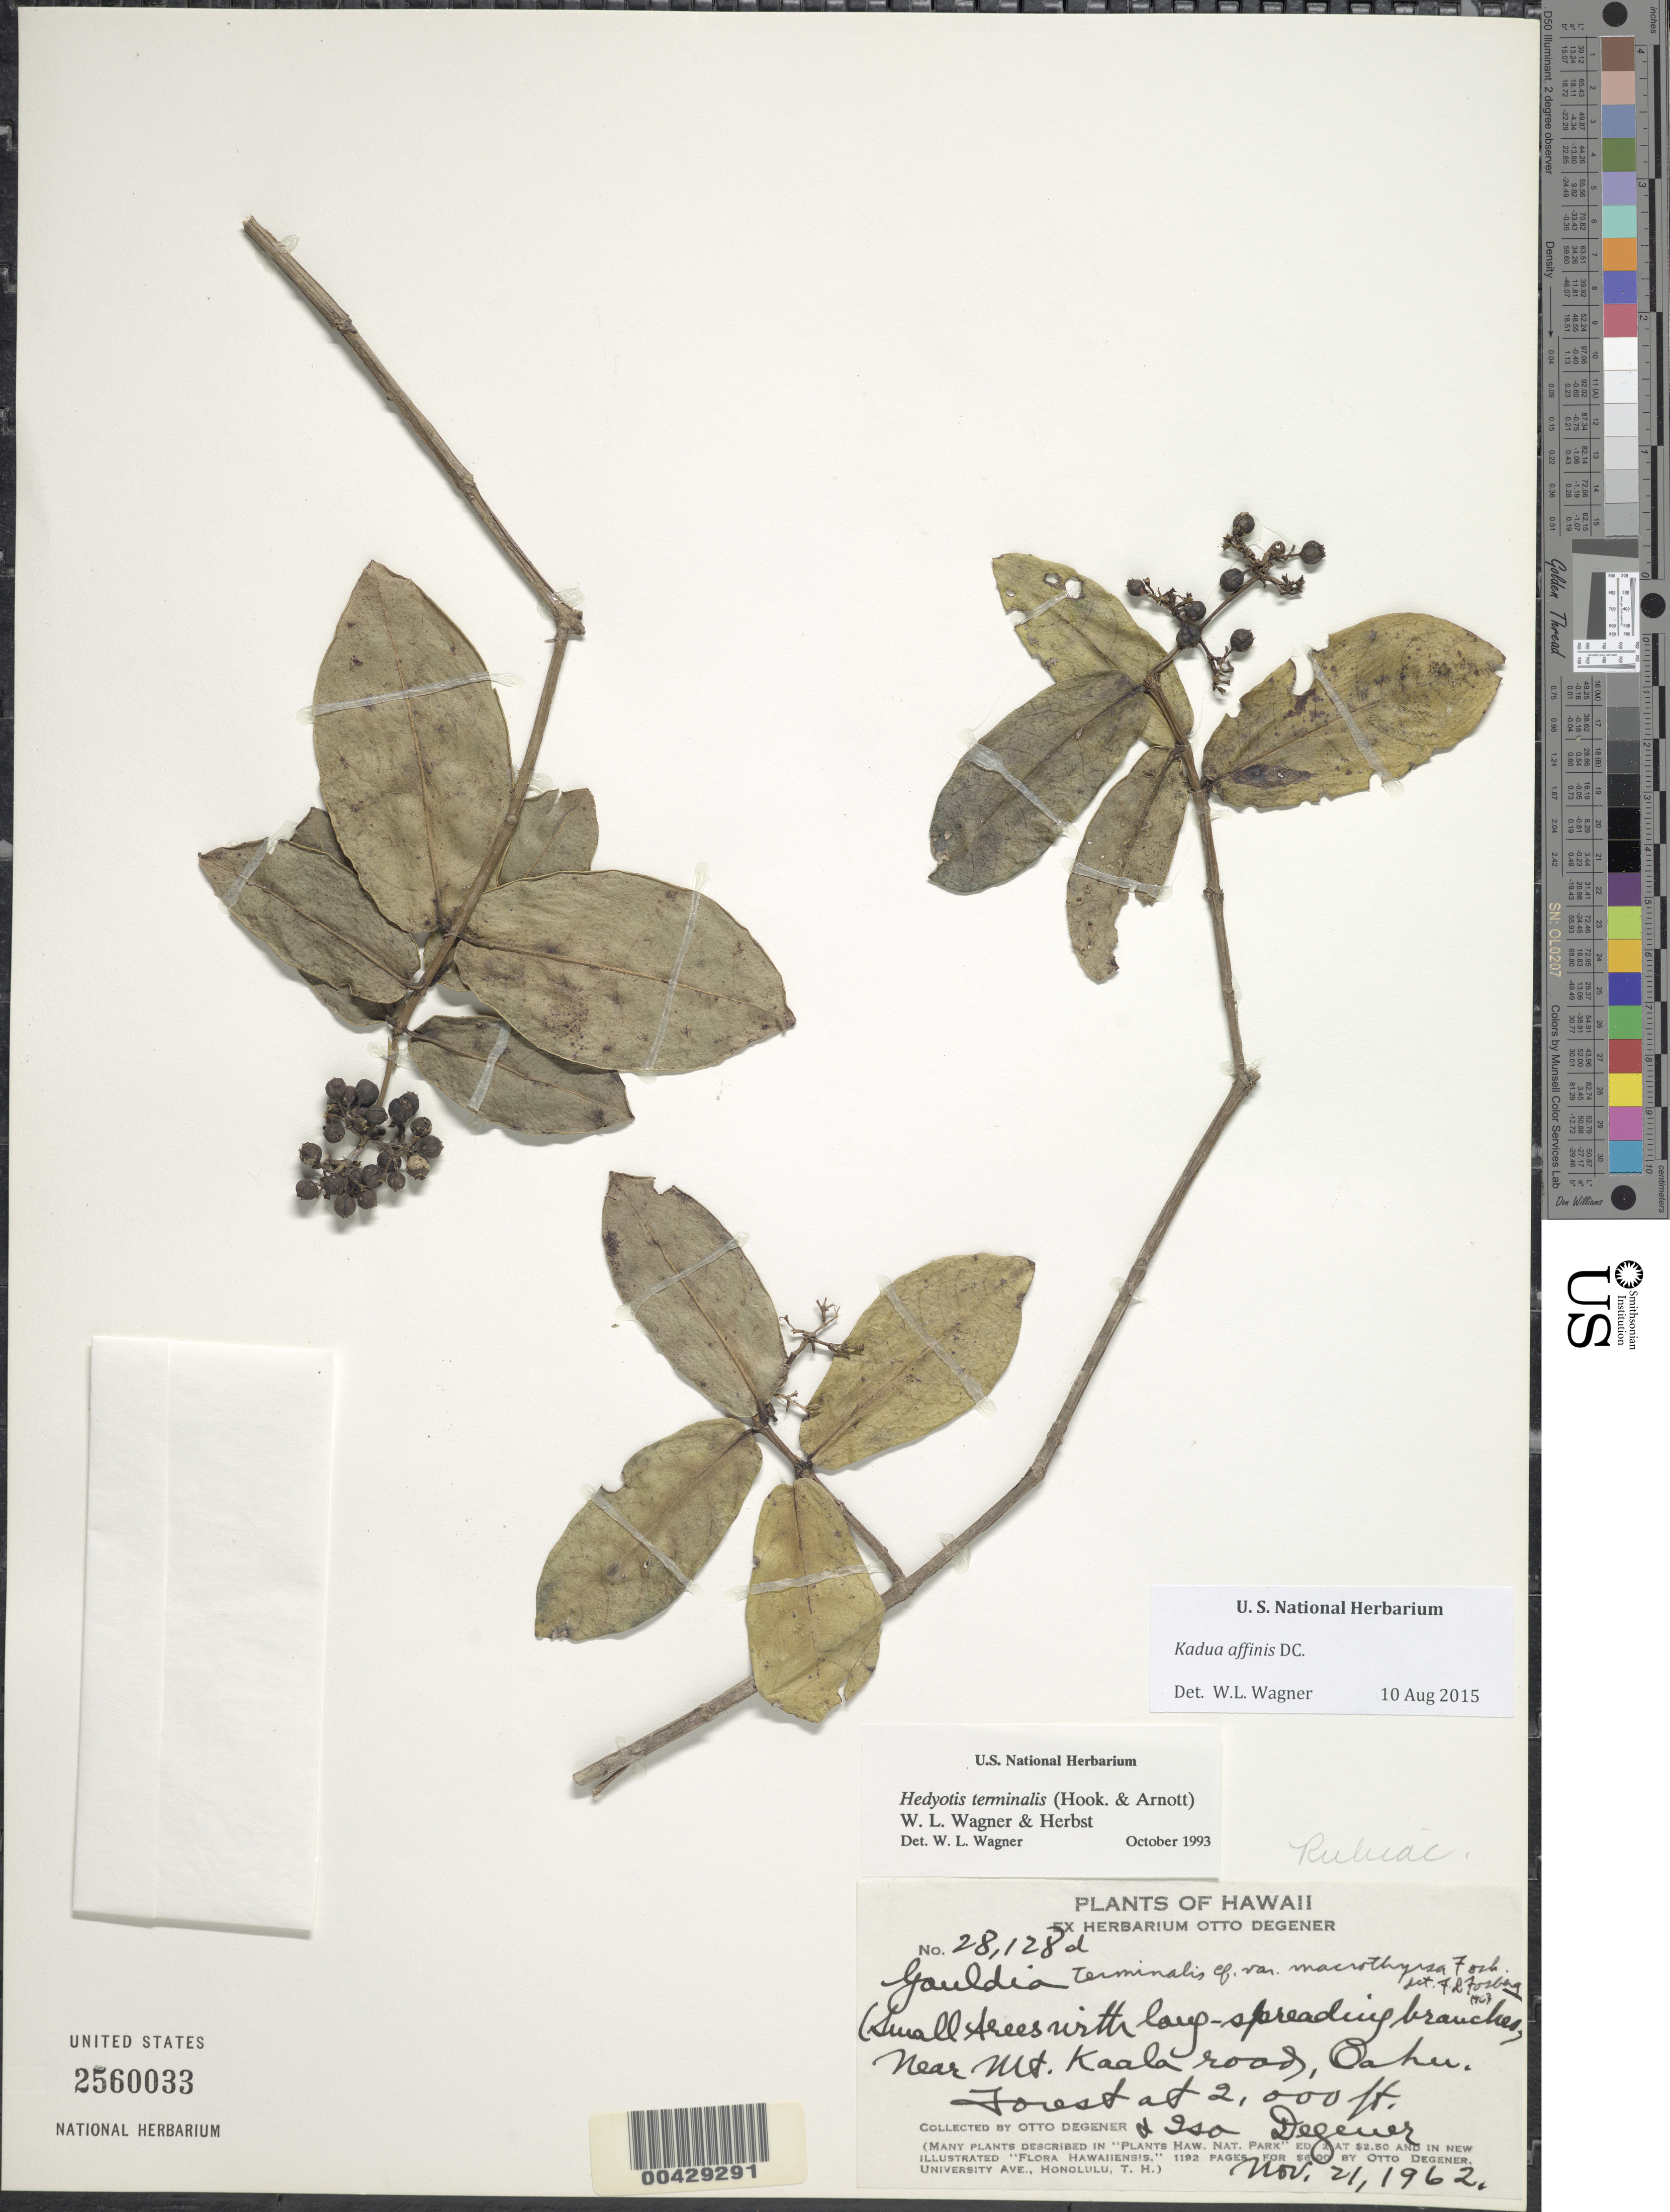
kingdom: Plantae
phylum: Tracheophyta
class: Magnoliopsida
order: Gentianales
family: Rubiaceae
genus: Kadua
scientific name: Kadua affinis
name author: DC.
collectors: O. Degener & I. Degener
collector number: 28128d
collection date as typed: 21 Nov 1962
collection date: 1962-11-21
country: United States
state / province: Hawaii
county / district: Honolulu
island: Oahu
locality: Near Mt. Kaala Road.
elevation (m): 610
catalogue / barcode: US 2560033